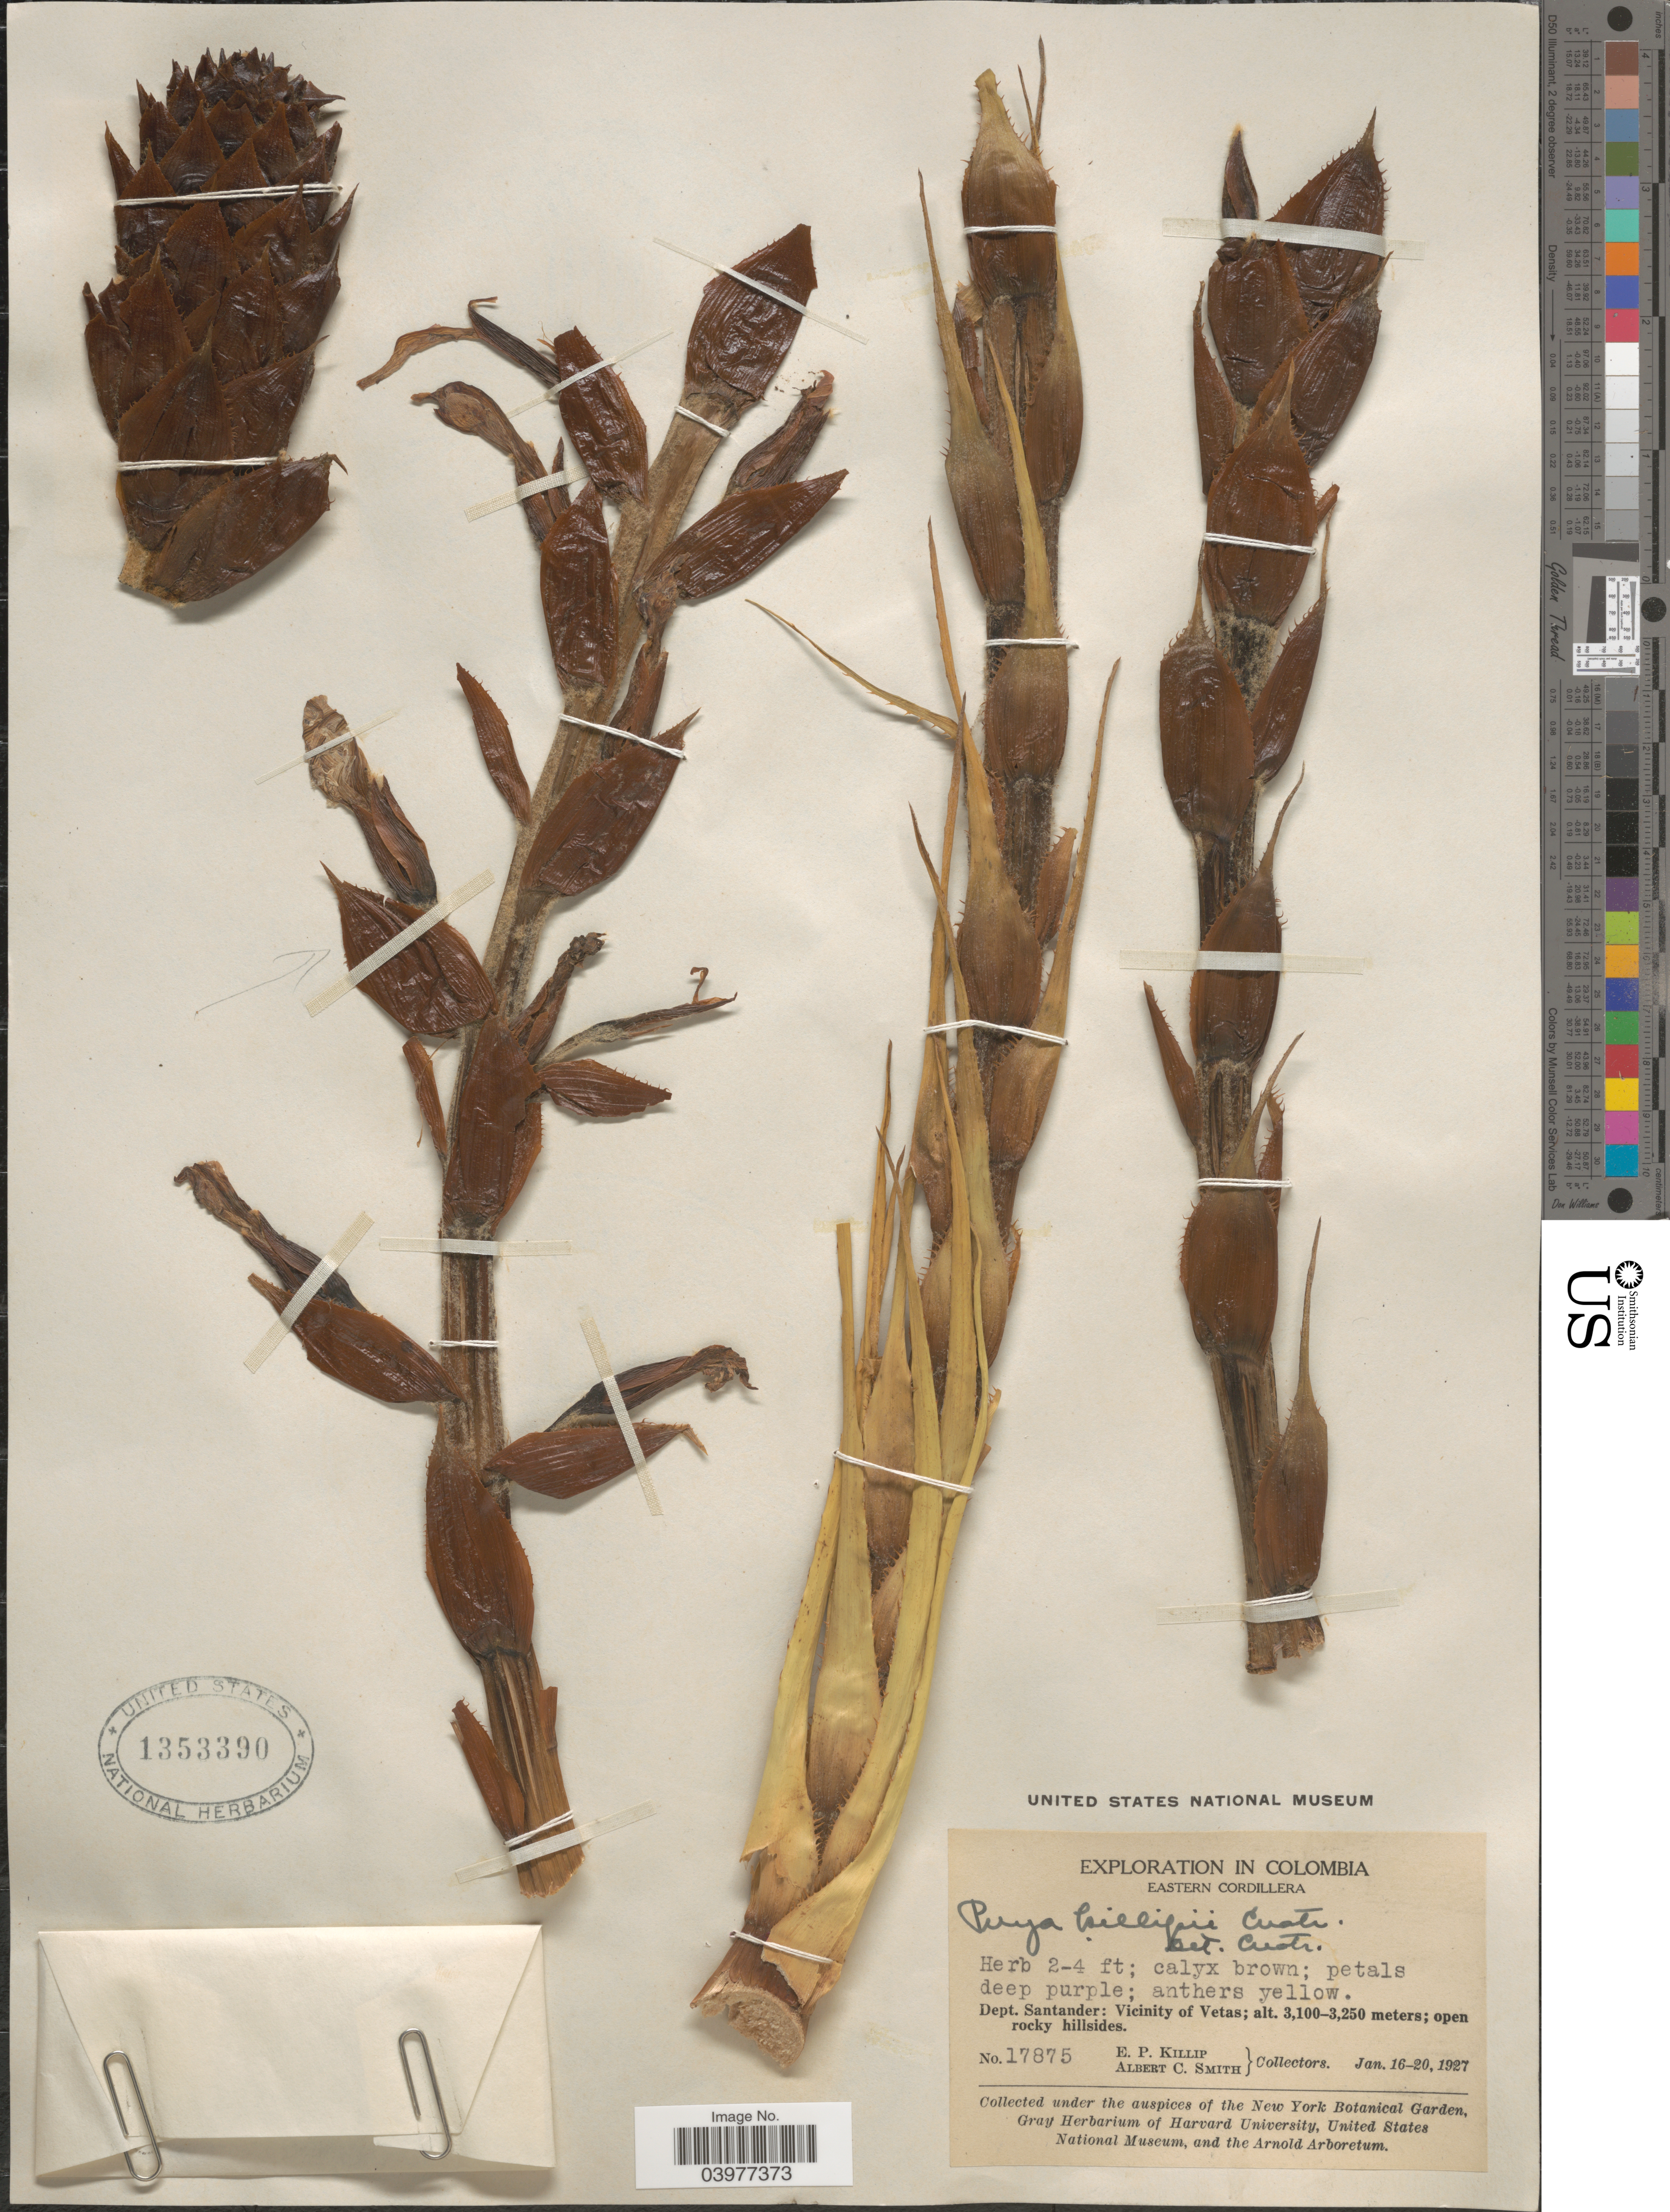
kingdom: Plantae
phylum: Tracheophyta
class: Liliopsida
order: Poales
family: Bromeliaceae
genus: Puya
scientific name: Puya killipii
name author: Cuatrec.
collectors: E. P. Killip & A. C. Smith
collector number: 17875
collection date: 1927-01-16/1927-01-20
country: Colombia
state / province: Santander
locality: Eastern Cordillera. Dept. Santander: Vicinity of Vetas.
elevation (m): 3100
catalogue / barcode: US 1353390